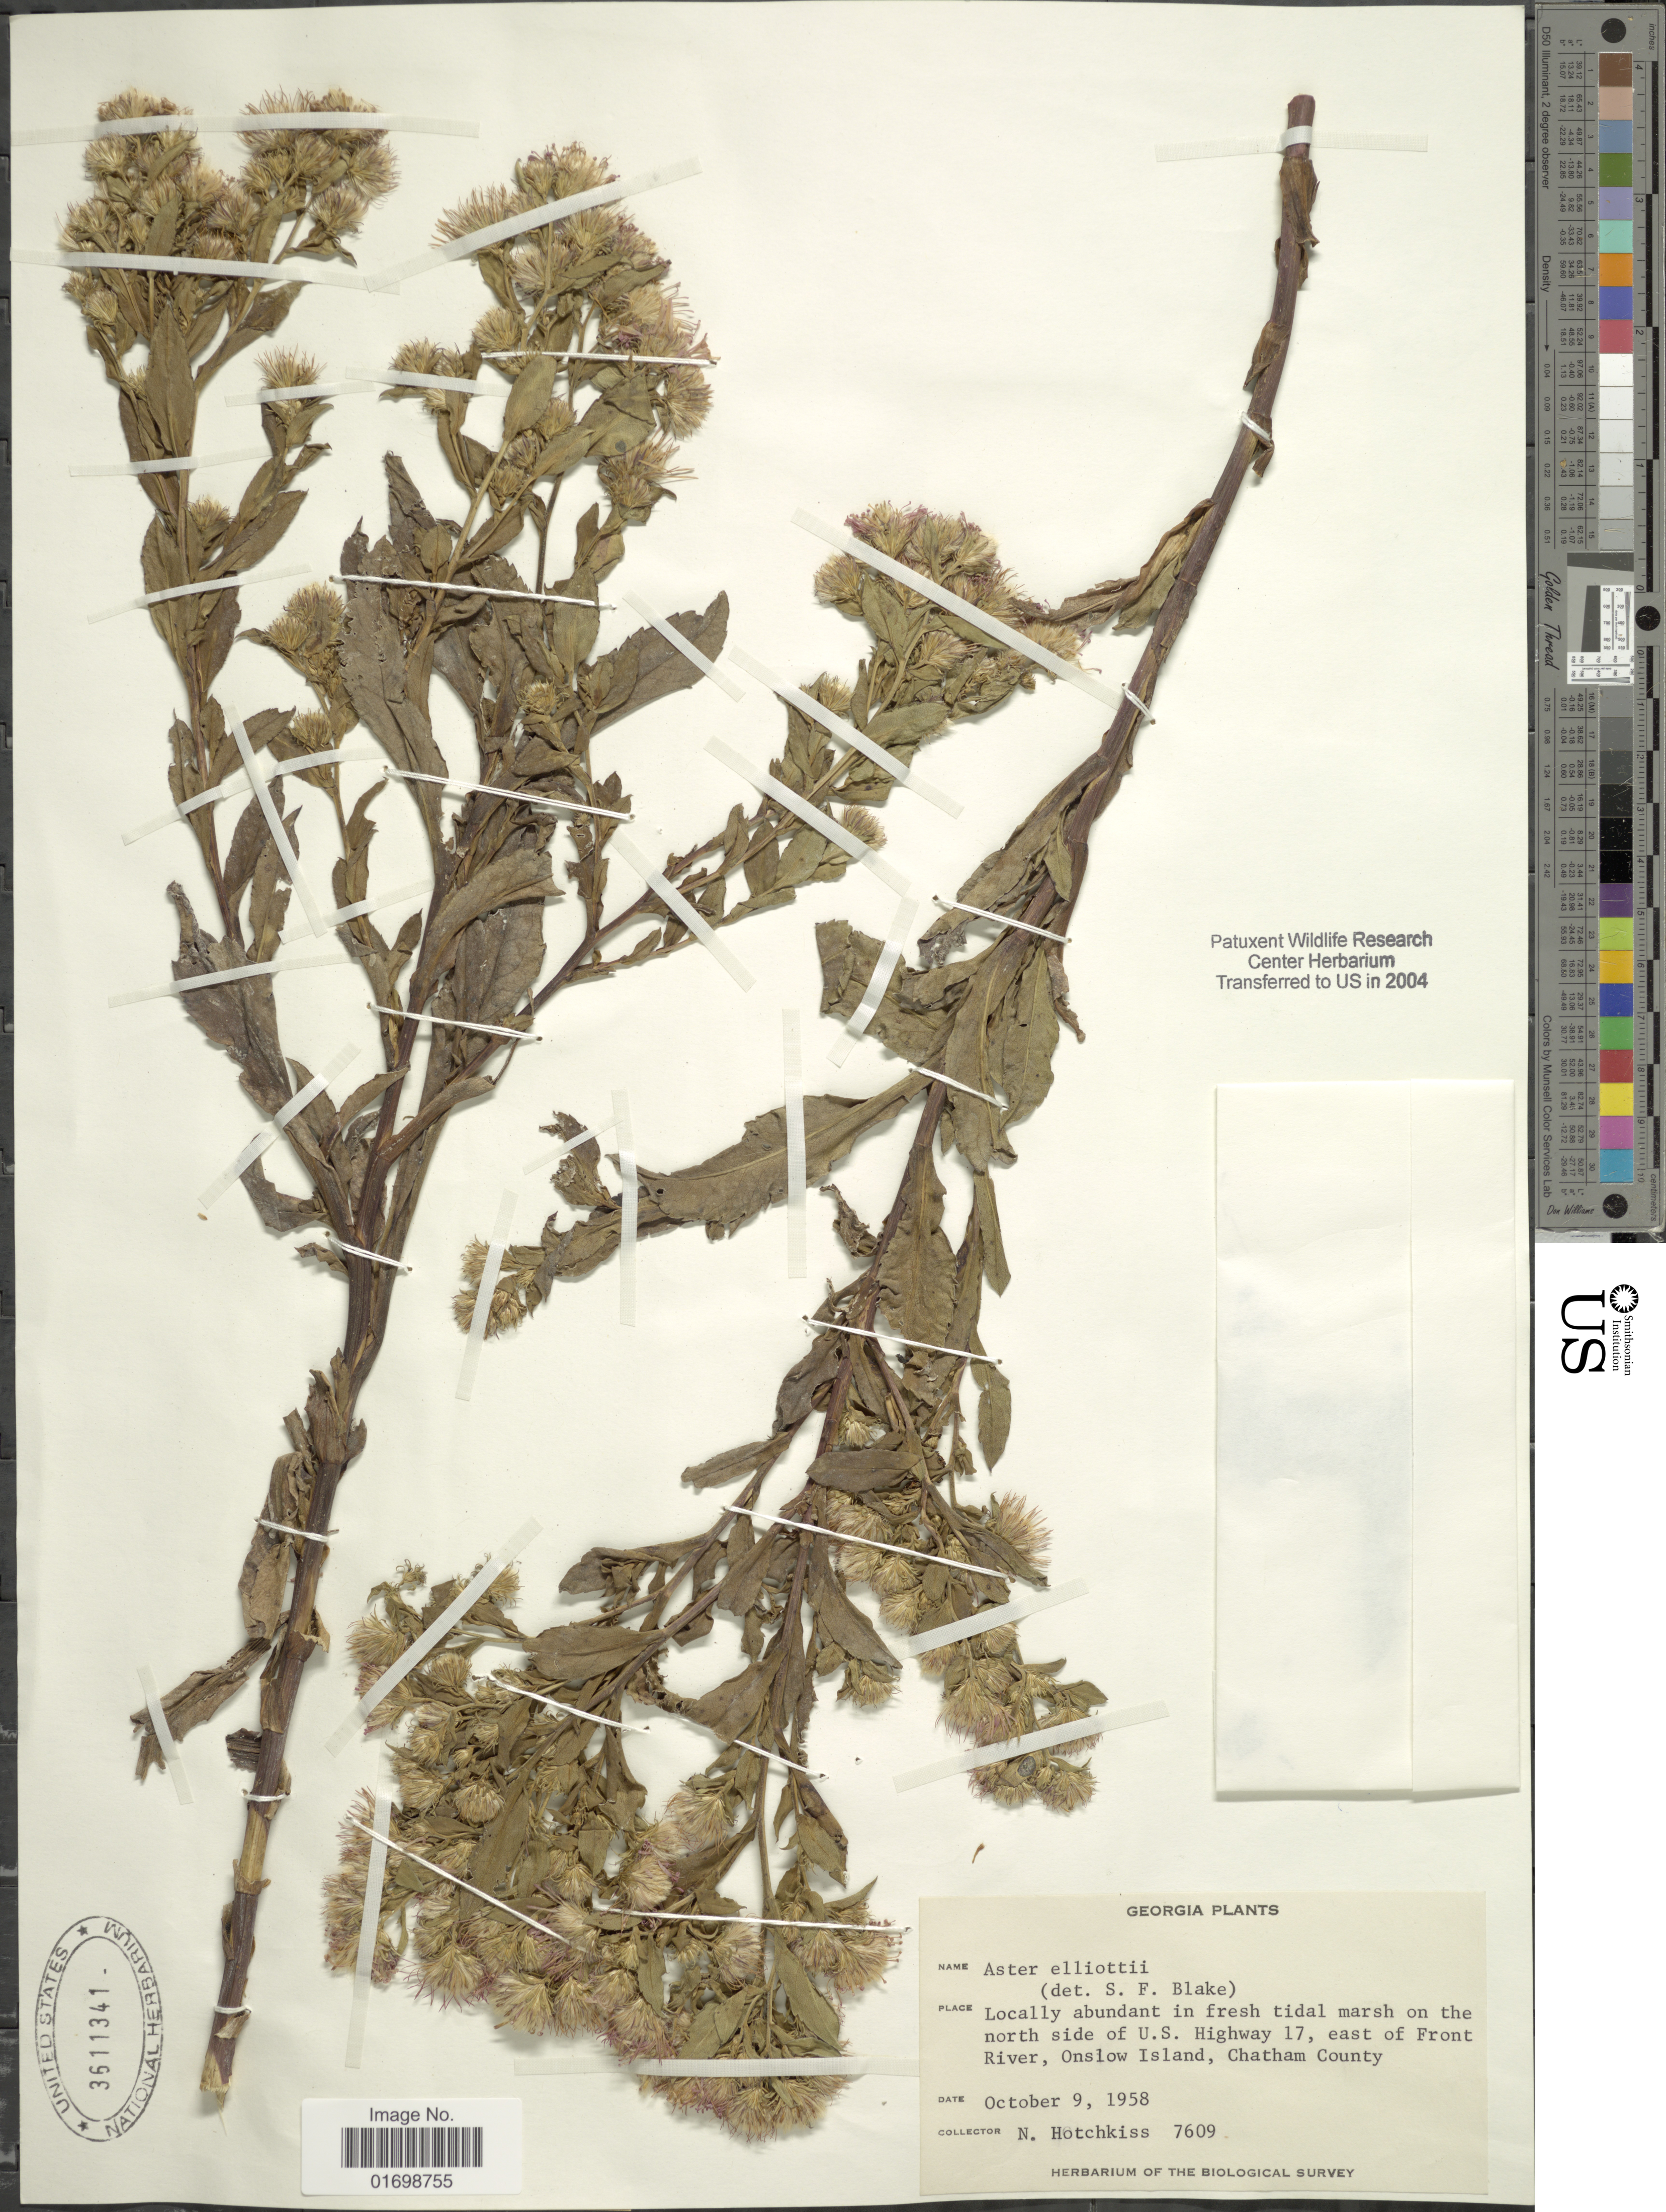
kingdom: Plantae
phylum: Tracheophyta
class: Magnoliopsida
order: Asterales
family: Asteraceae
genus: Symphyotrichum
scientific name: Symphyotrichum elliottii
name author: (Torr. & A. Gray) G.L. Nesom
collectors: N. Hotchkiss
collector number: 7609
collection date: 1958-10-09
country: United States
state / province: Georgia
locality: Locally abundant in fresh tidal marsh on the north side of U.S. Highway 17, east of Front River, Onslow Island, Chatham County.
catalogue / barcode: US 3611341